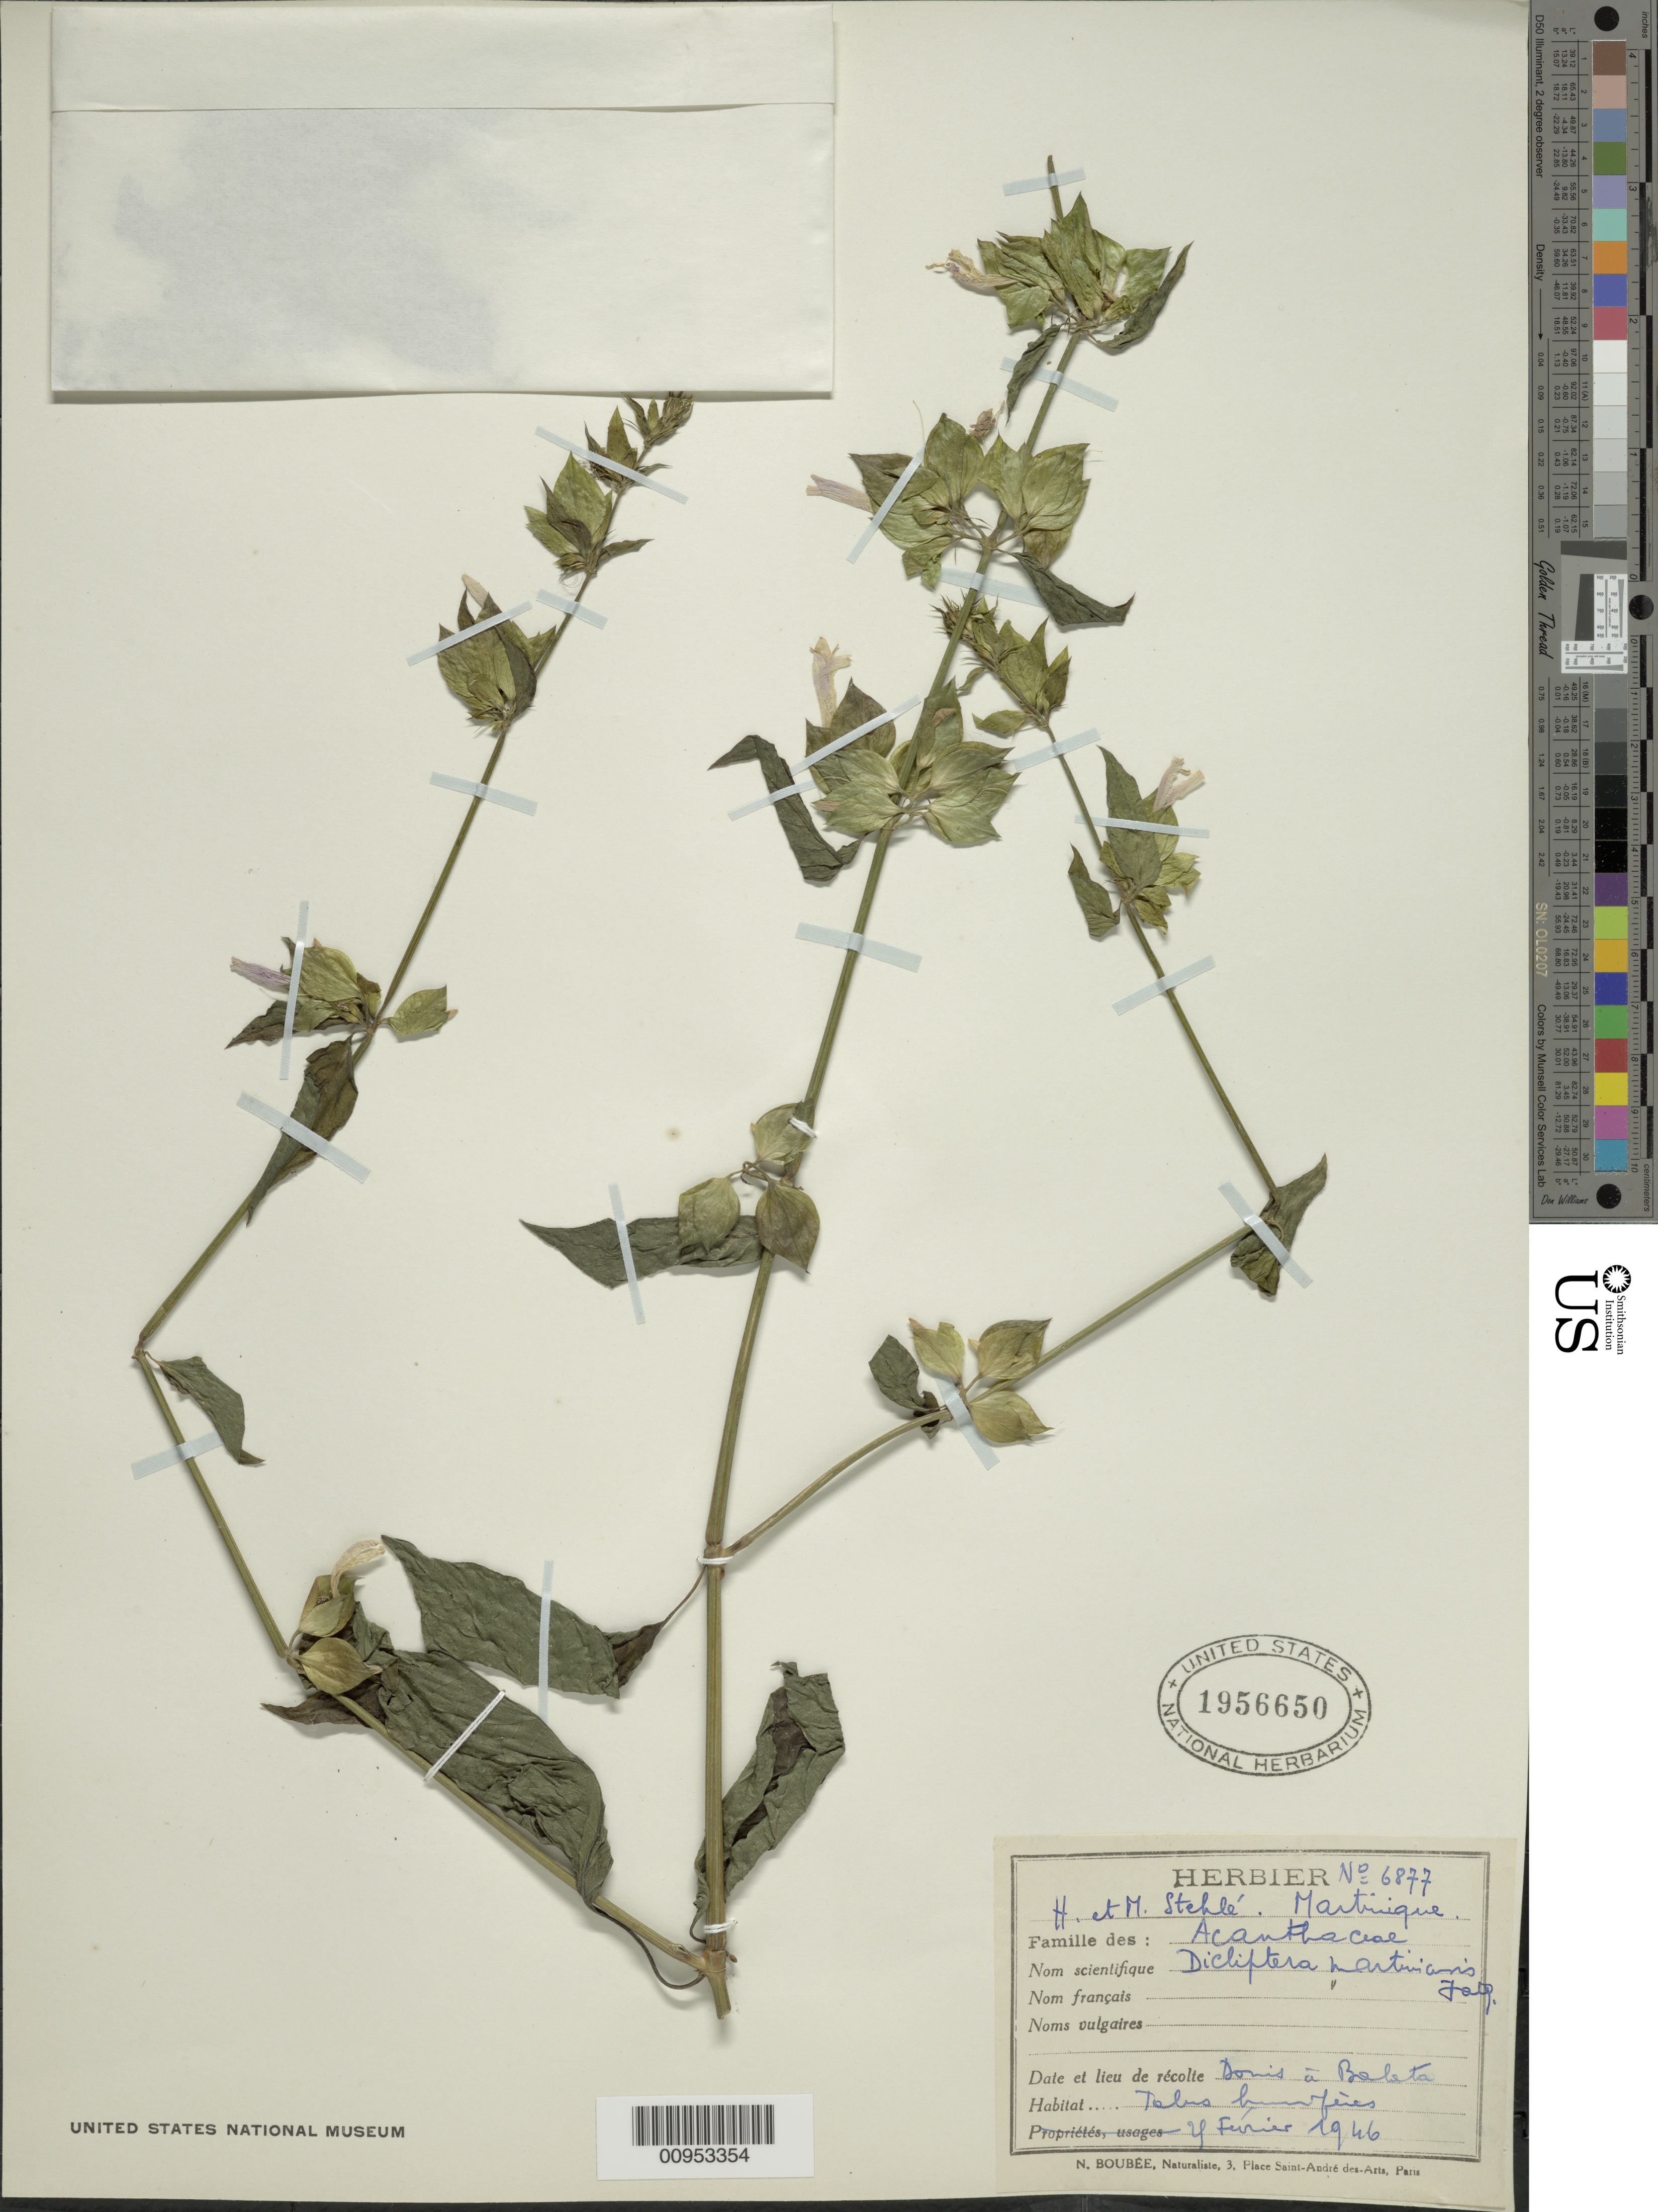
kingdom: Plantae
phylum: Tracheophyta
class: Magnoliopsida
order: Lamiales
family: Acanthaceae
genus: Dicliptera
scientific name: Dicliptera martinicensis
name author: (Jacq.) Juss.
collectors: H. Stehlé & M. Stehlé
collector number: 6877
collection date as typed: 28 Feb 1946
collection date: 1946-02-28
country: Martinique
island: Martinique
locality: Davis à Balata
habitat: Talus humifères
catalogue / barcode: US 1956650